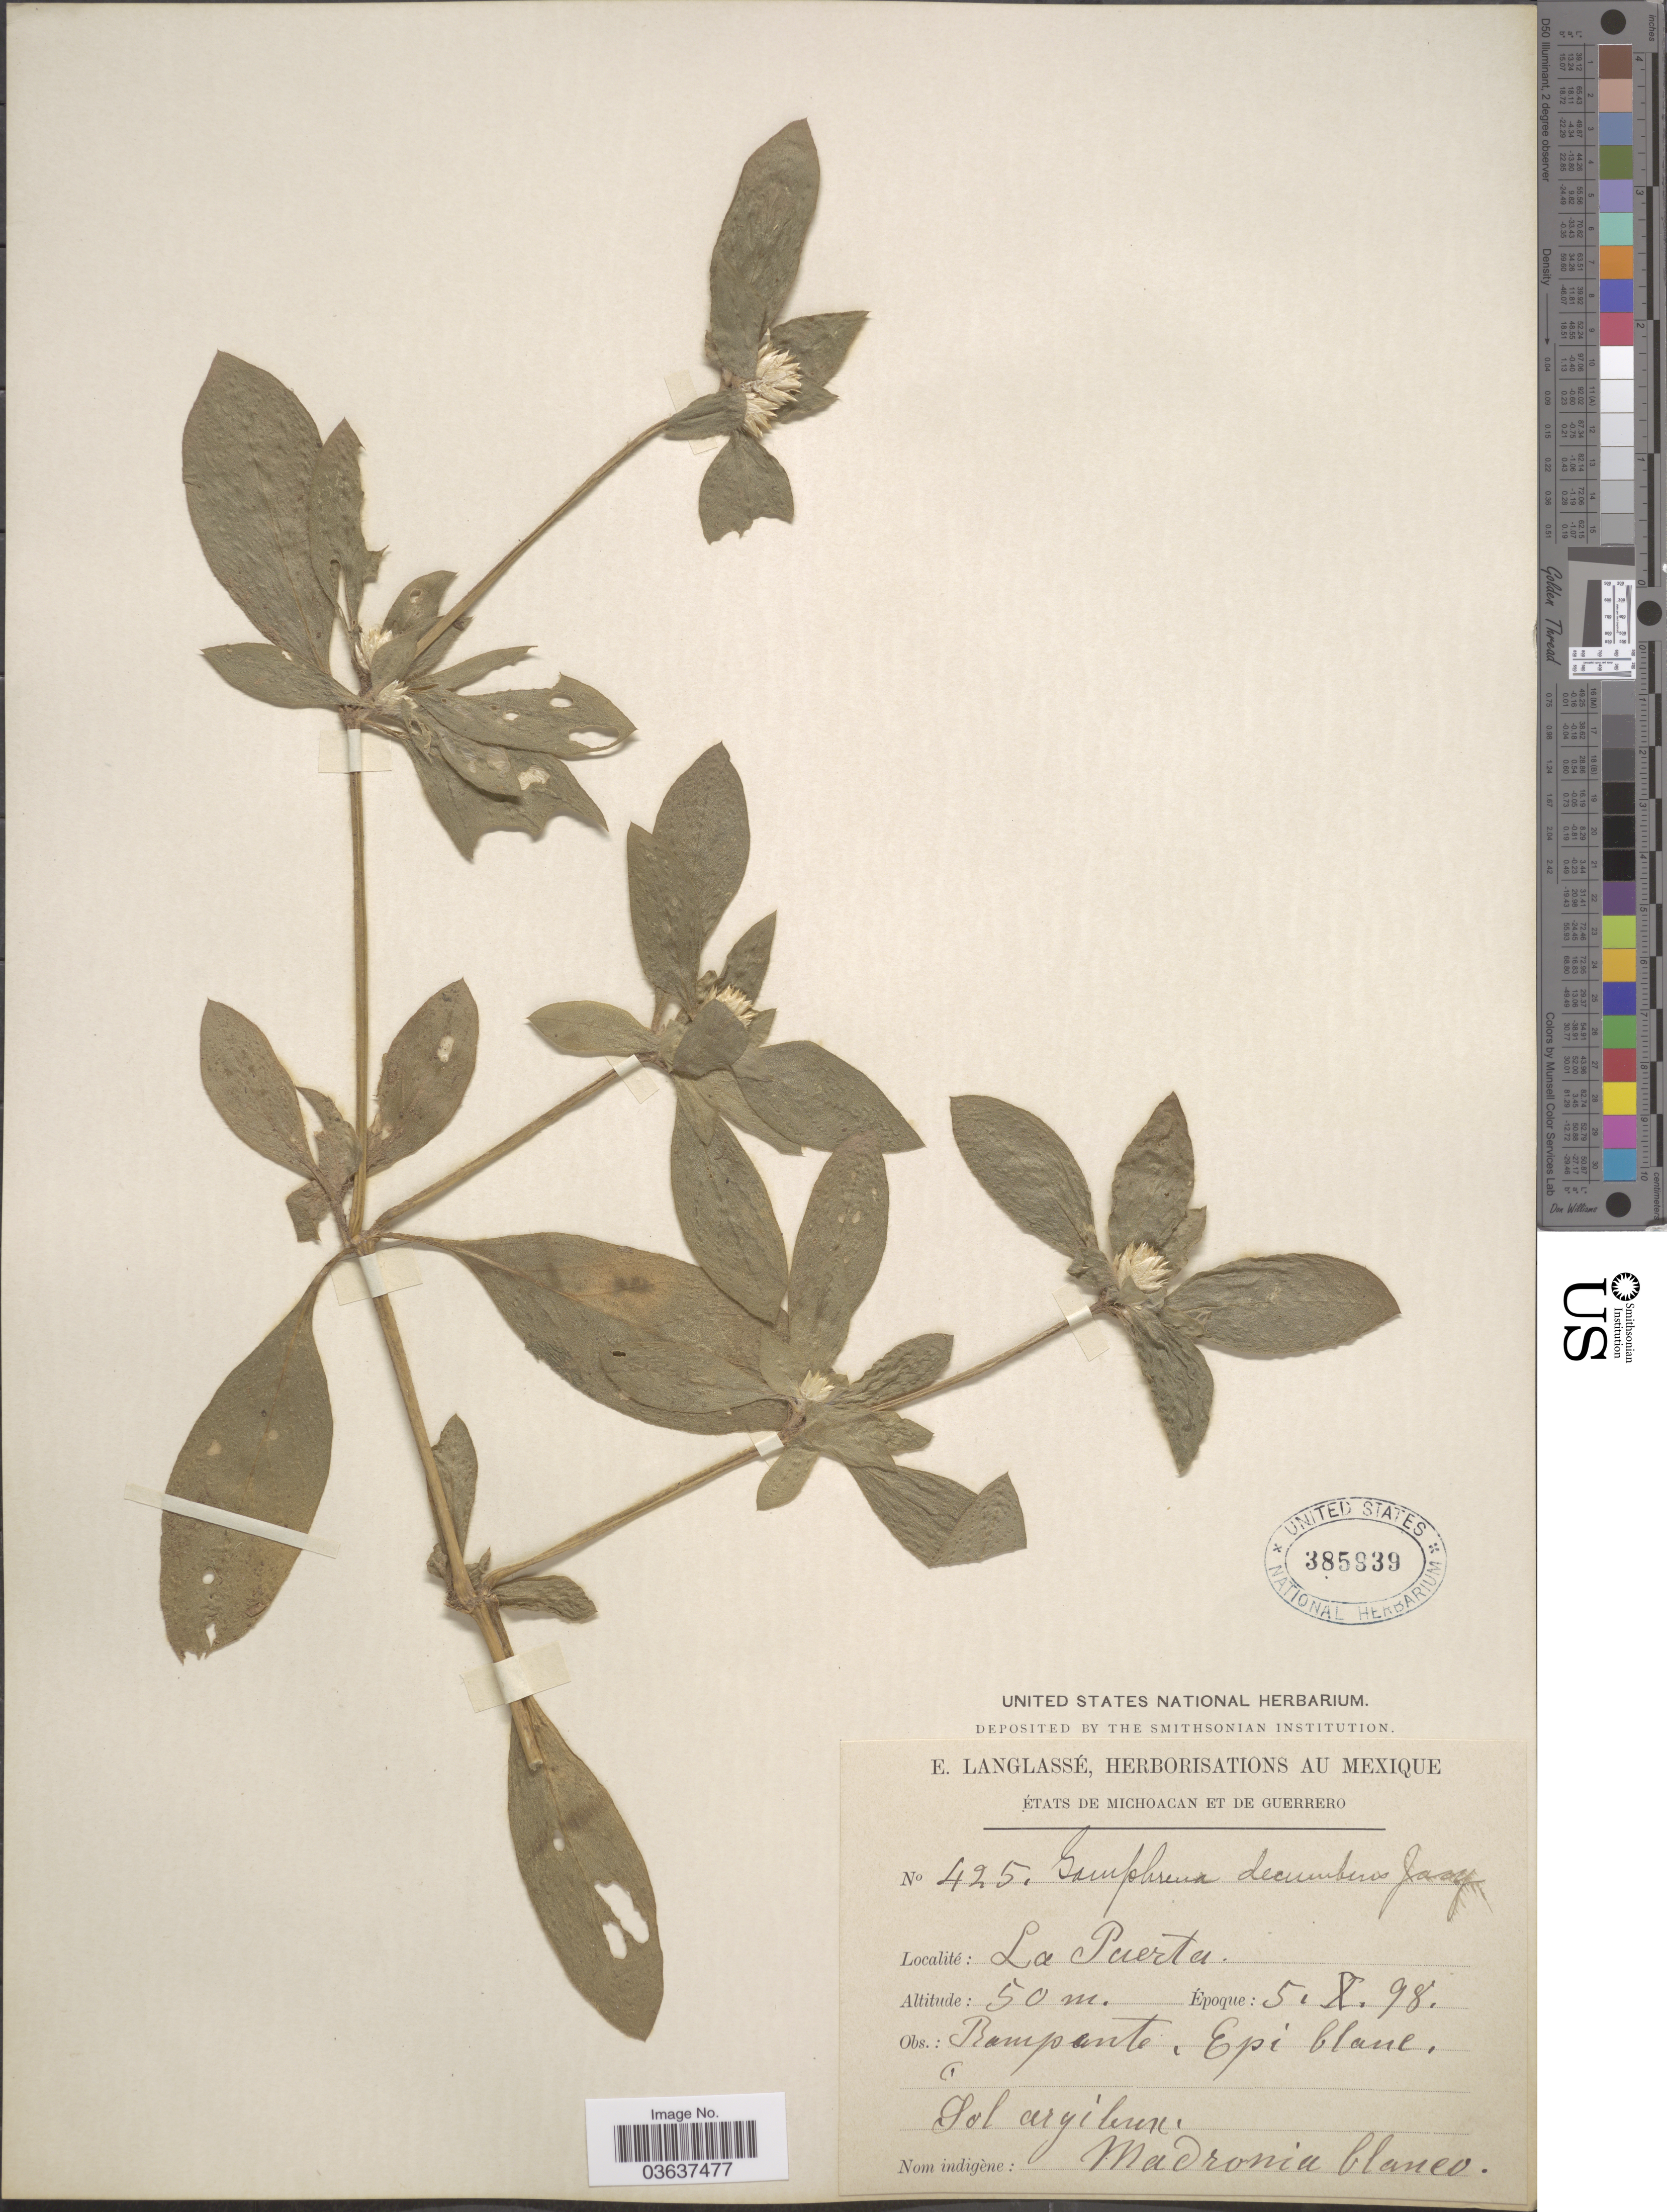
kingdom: Plantae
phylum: Tracheophyta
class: Magnoliopsida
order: Caryophyllales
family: Amaranthaceae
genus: Gomphrena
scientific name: Gomphrena decumbens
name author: Jacq.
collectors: E. Langlassé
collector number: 425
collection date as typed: Transcribed d/m/y: 5/10/98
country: Mexico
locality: La Puerta.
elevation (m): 50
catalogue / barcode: US 385939